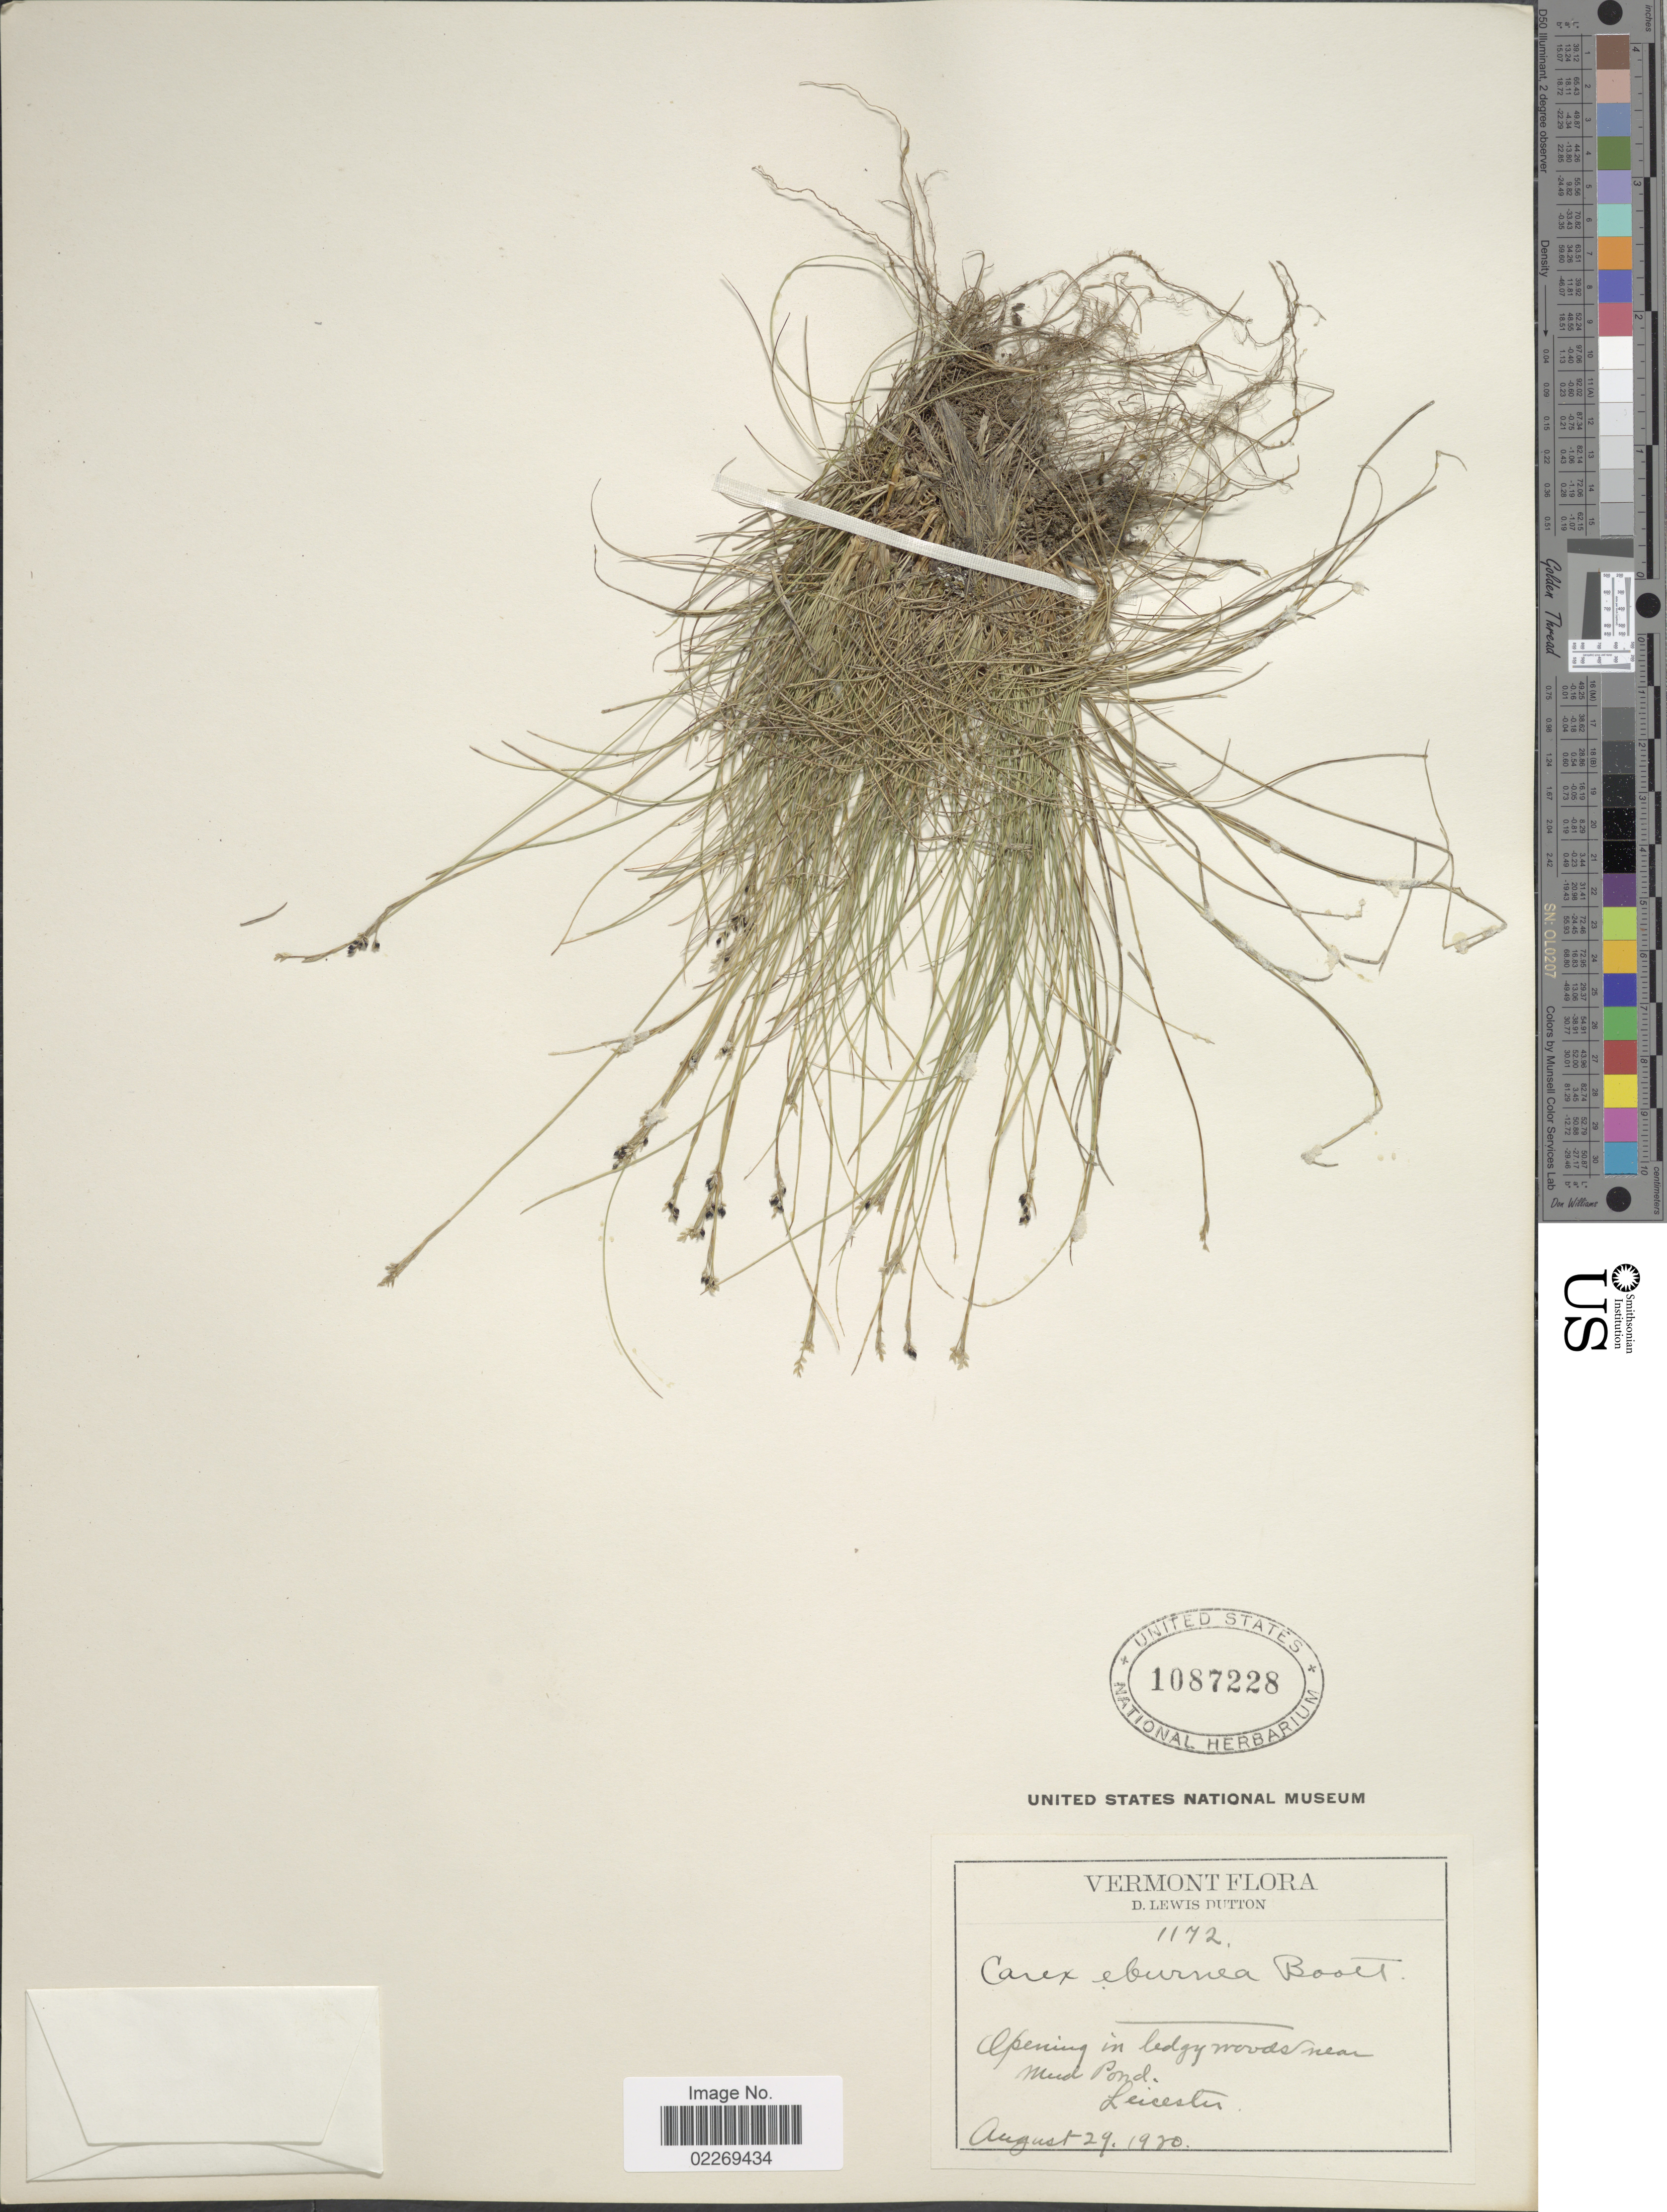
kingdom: Plantae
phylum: Tracheophyta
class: Liliopsida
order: Poales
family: Cyperaceae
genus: Carex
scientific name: Carex eburnea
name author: Boott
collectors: D. Dutton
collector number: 1172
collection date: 1920-08-29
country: United States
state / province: Vermont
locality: Opening in ledgy woods near Mud Pond. Leicester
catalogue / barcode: US 1087228